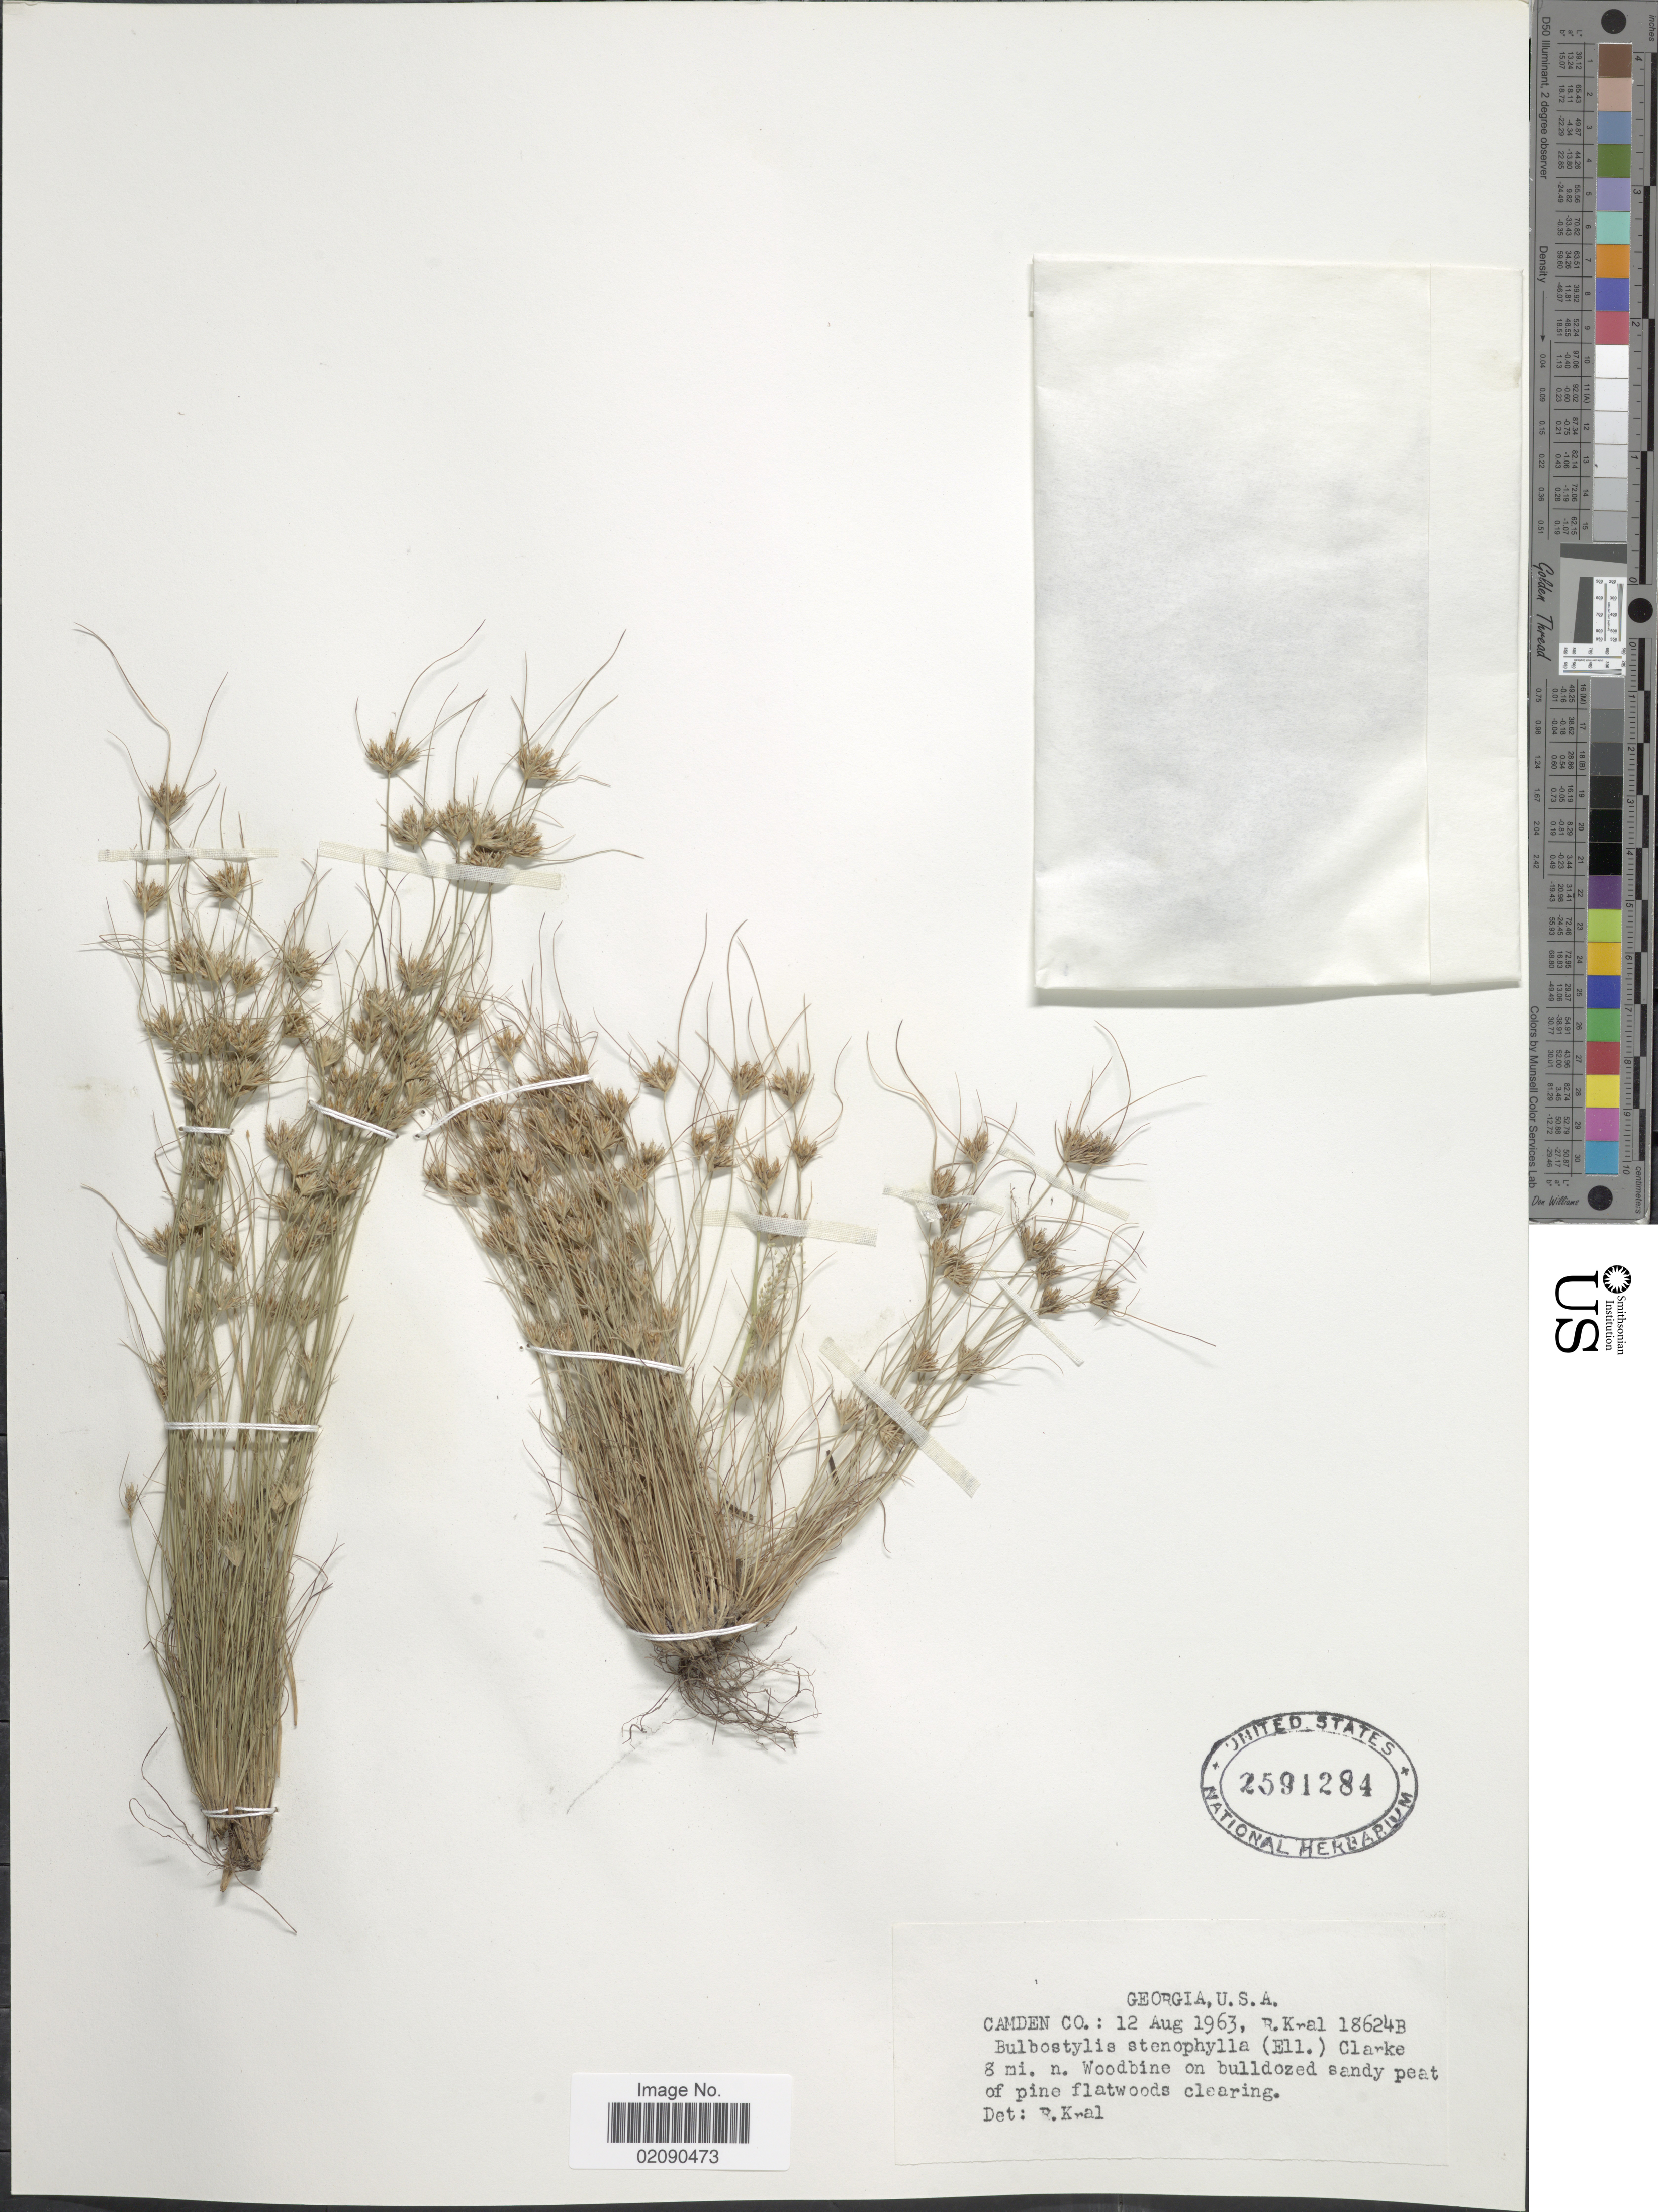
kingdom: Plantae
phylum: Tracheophyta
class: Liliopsida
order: Poales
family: Cyperaceae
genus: Bulbostylis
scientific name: Bulbostylis stenophylla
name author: (Elliott) C.B. Clarke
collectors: R. Kral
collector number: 18624B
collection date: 1963-08-12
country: United States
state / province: Georgia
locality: Camden Co; 8 mi n Woodbine on bulldozed sandy peat of pine flatwoods clearing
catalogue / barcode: US 2591284